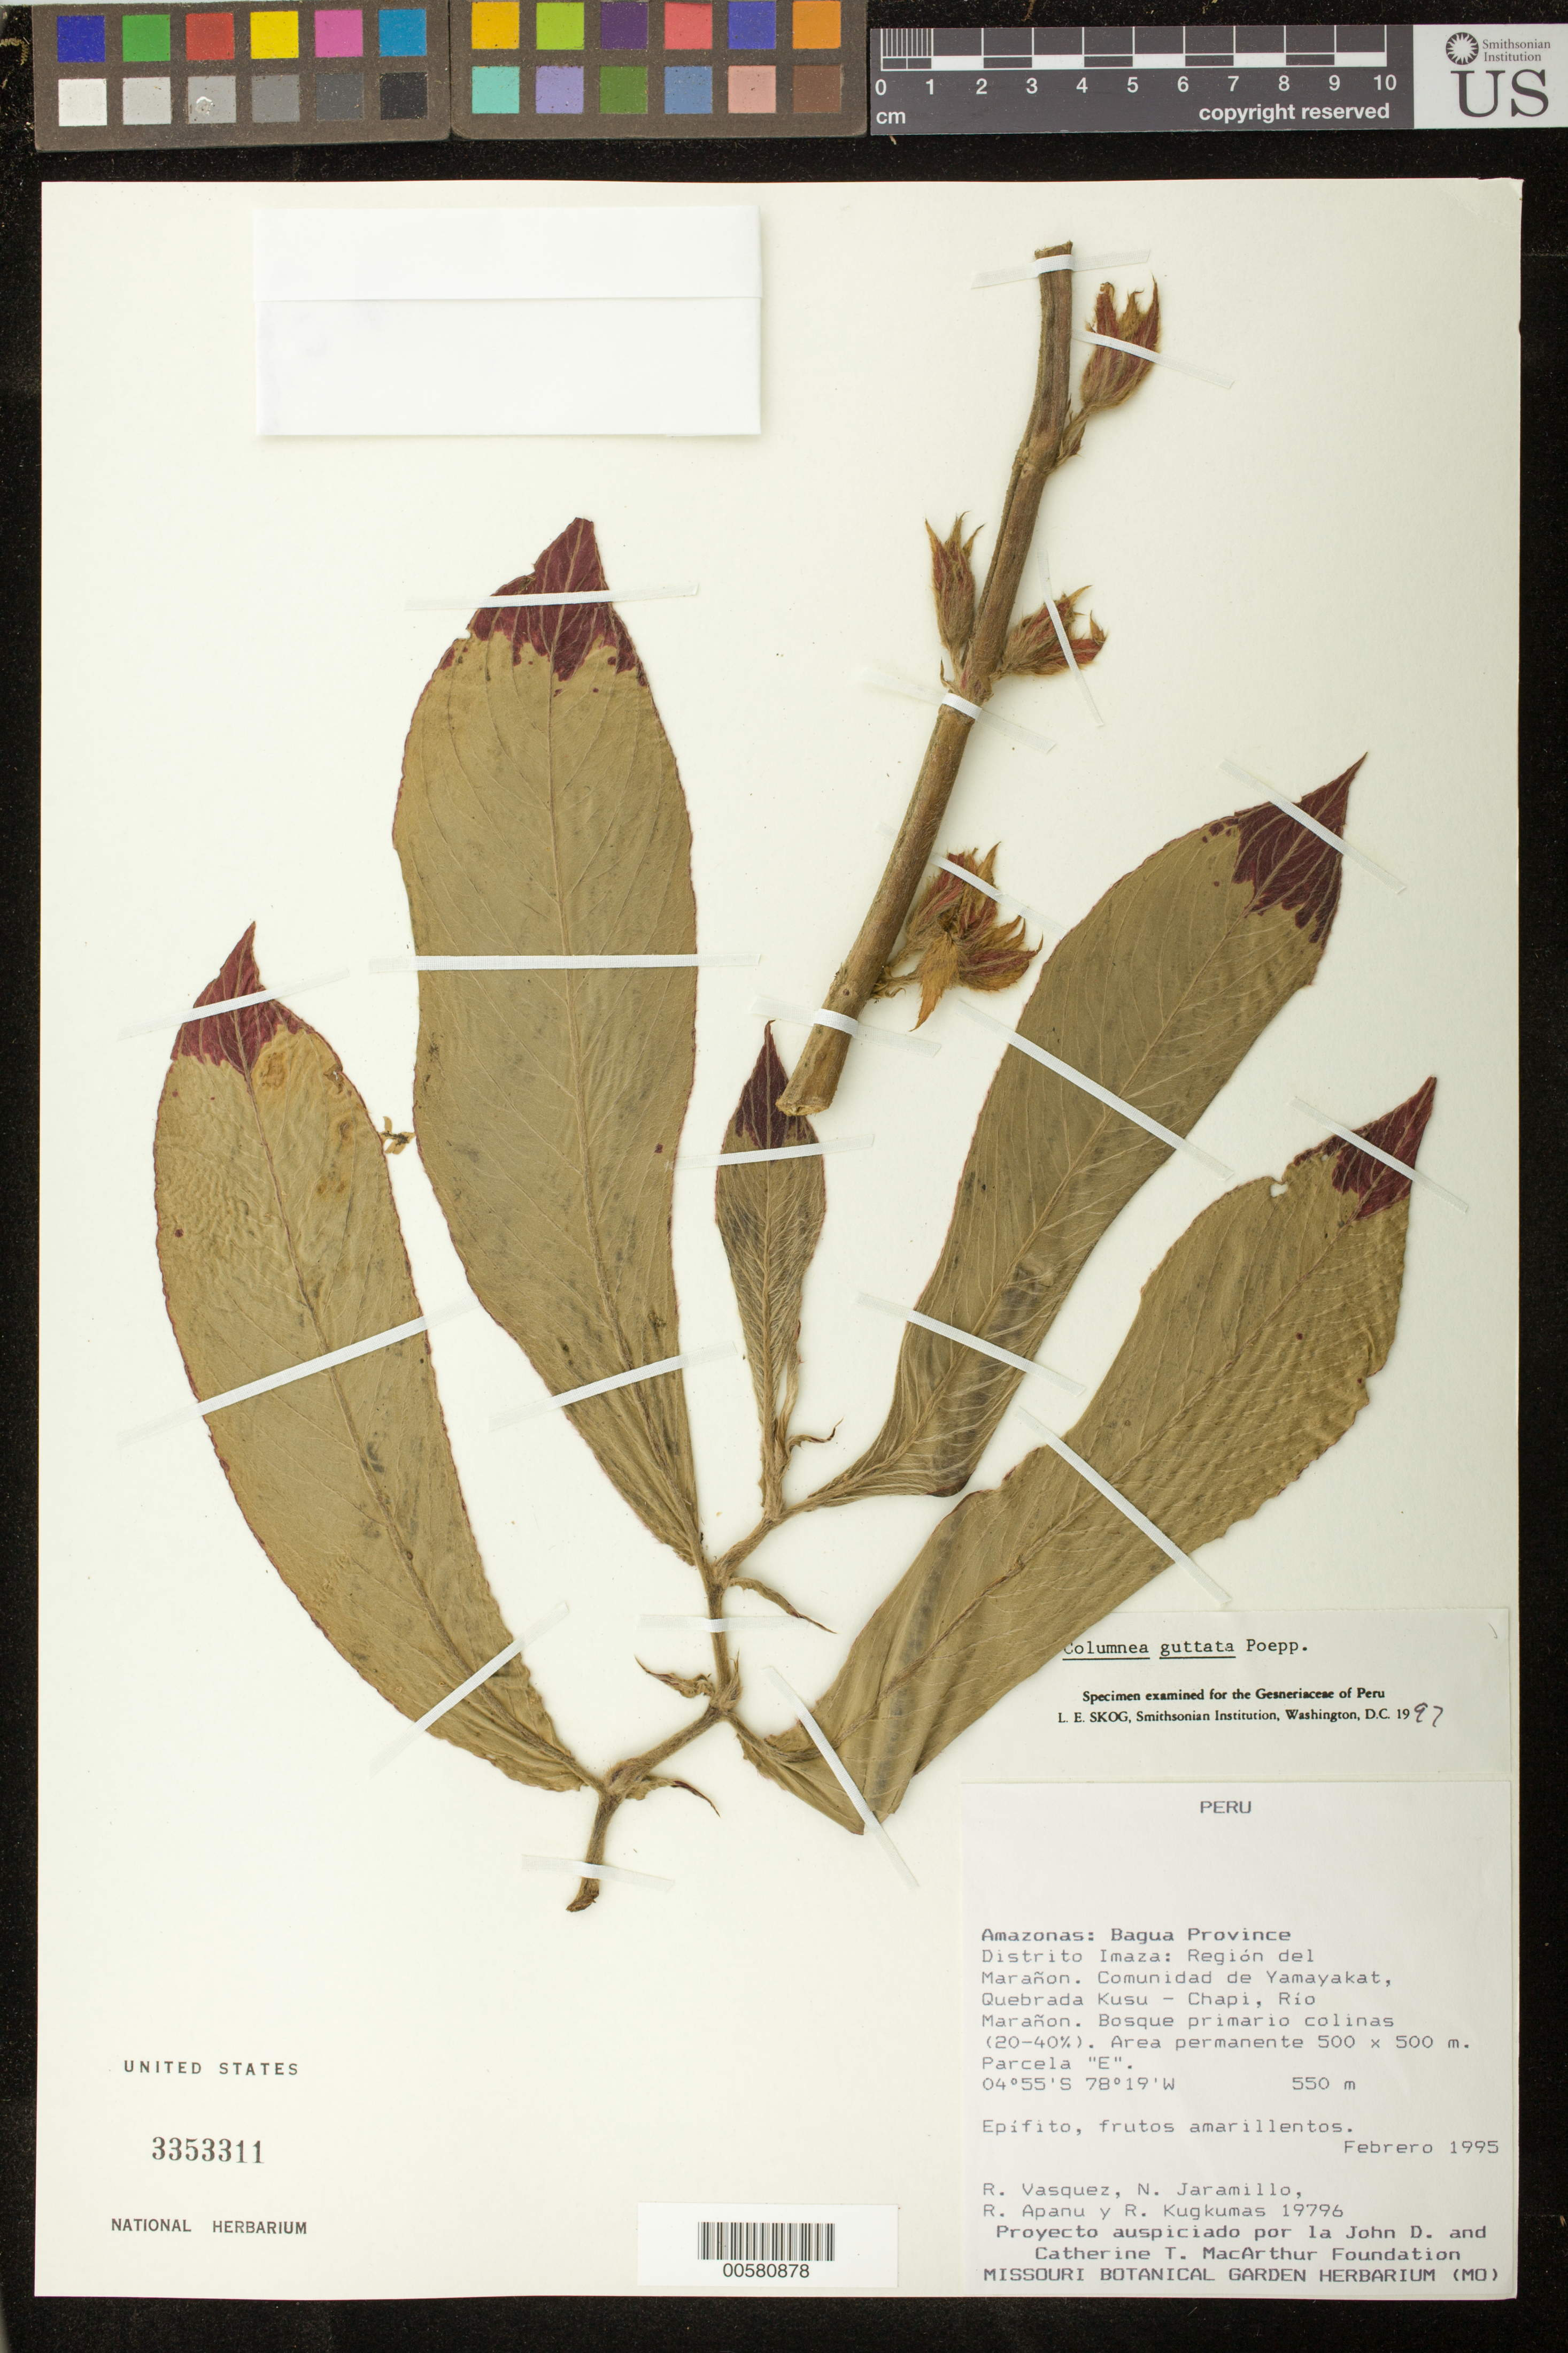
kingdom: Plantae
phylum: Tracheophyta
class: Magnoliopsida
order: Lamiales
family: Gesneriaceae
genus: Columnea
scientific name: Columnea guttata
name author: Poepp.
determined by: Clark, J. L., (SEL), The Marie Selby Botanical Garden (UNITED STATES)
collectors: R. Vásquez, N. Jaramillo, R. Apanu & R. Kugkumas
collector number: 19796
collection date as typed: Feb 1995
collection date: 1995-02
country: Peru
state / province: Amazonas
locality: Prov. Bagua, dtto. Imaza: región del Marañon, comunidad de Yamayakat, Quebrada Kusu-Chapi, Río Marañon; area permanente 500 x 500 m, Parcela "E"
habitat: Bosque primario colinas (20-40%)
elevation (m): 550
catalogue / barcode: US 3353311